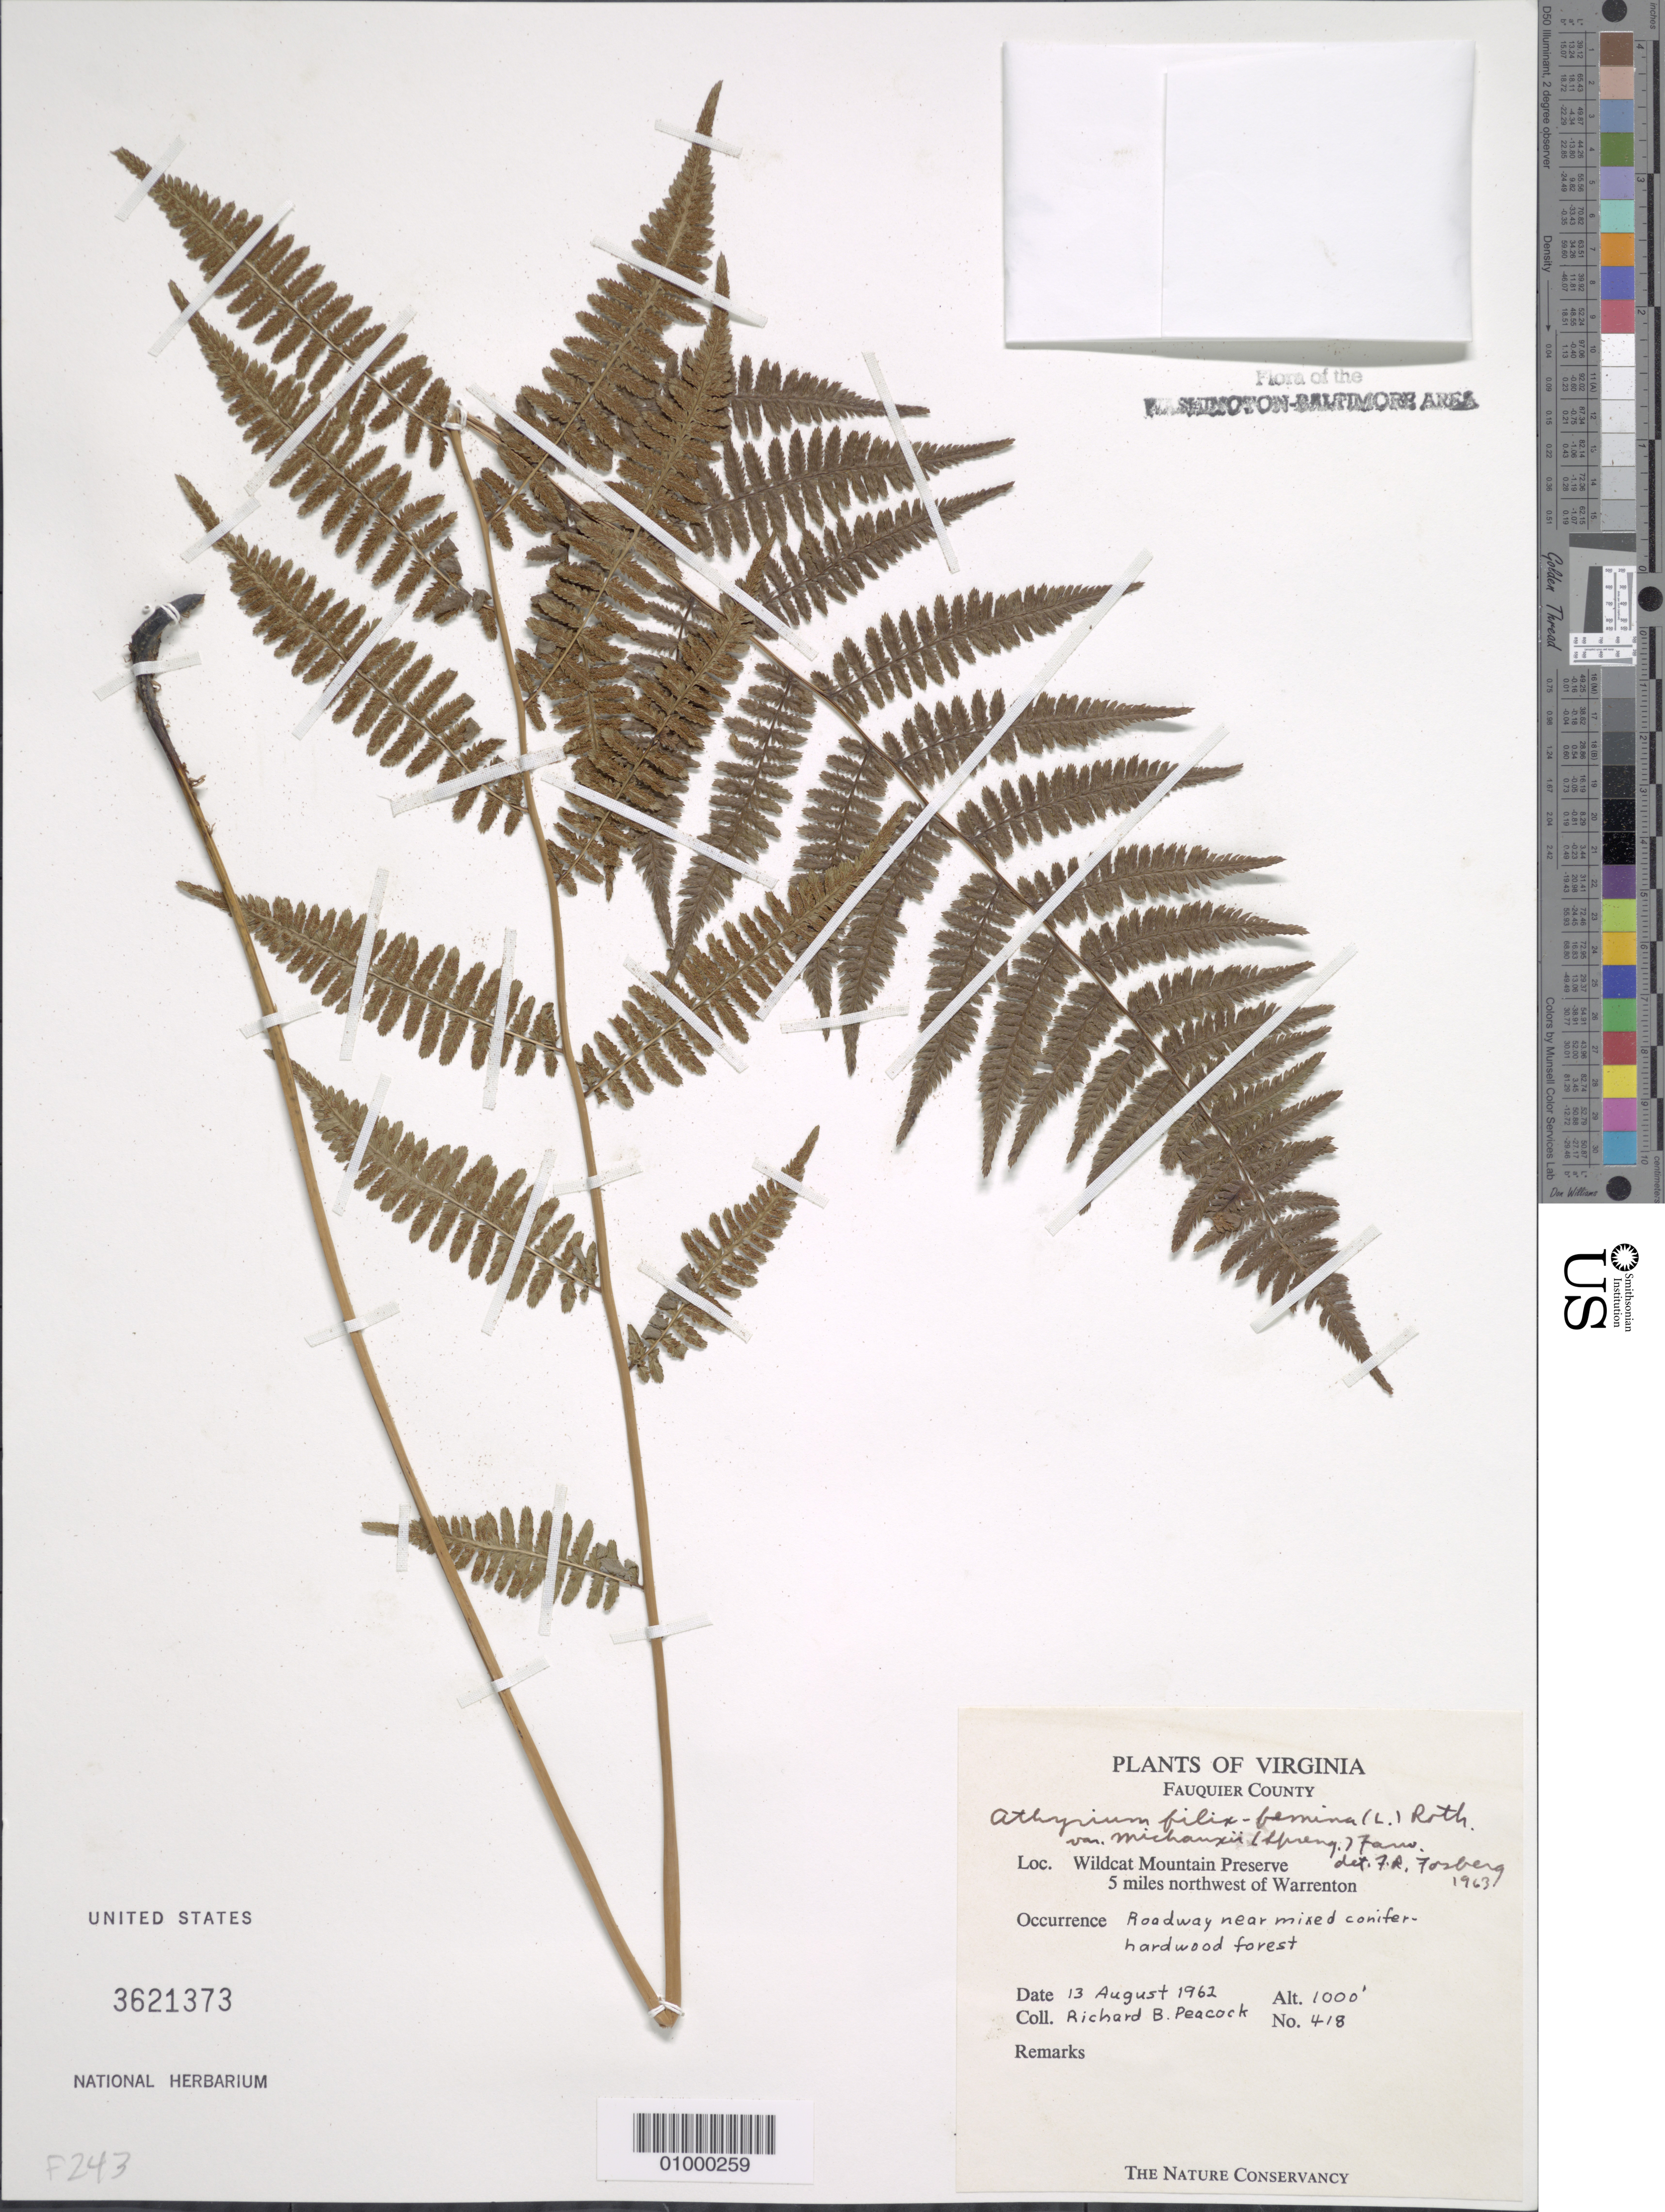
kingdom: Plantae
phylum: Tracheophyta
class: Polypodiopsida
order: Polypodiales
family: Athyriaceae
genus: Athyrium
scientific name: Athyrium filix-femina var. michauxii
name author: (Spreng.) Farw.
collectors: R. Peacock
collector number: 418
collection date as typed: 13 Aug 1962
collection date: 1962-08-13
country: United States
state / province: Virginia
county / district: Fauquier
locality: Wildcat Mountain Preserve, 5 miles NW of Warrenton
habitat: roadway near mixed conifer-hardwood forest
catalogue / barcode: US 3621373